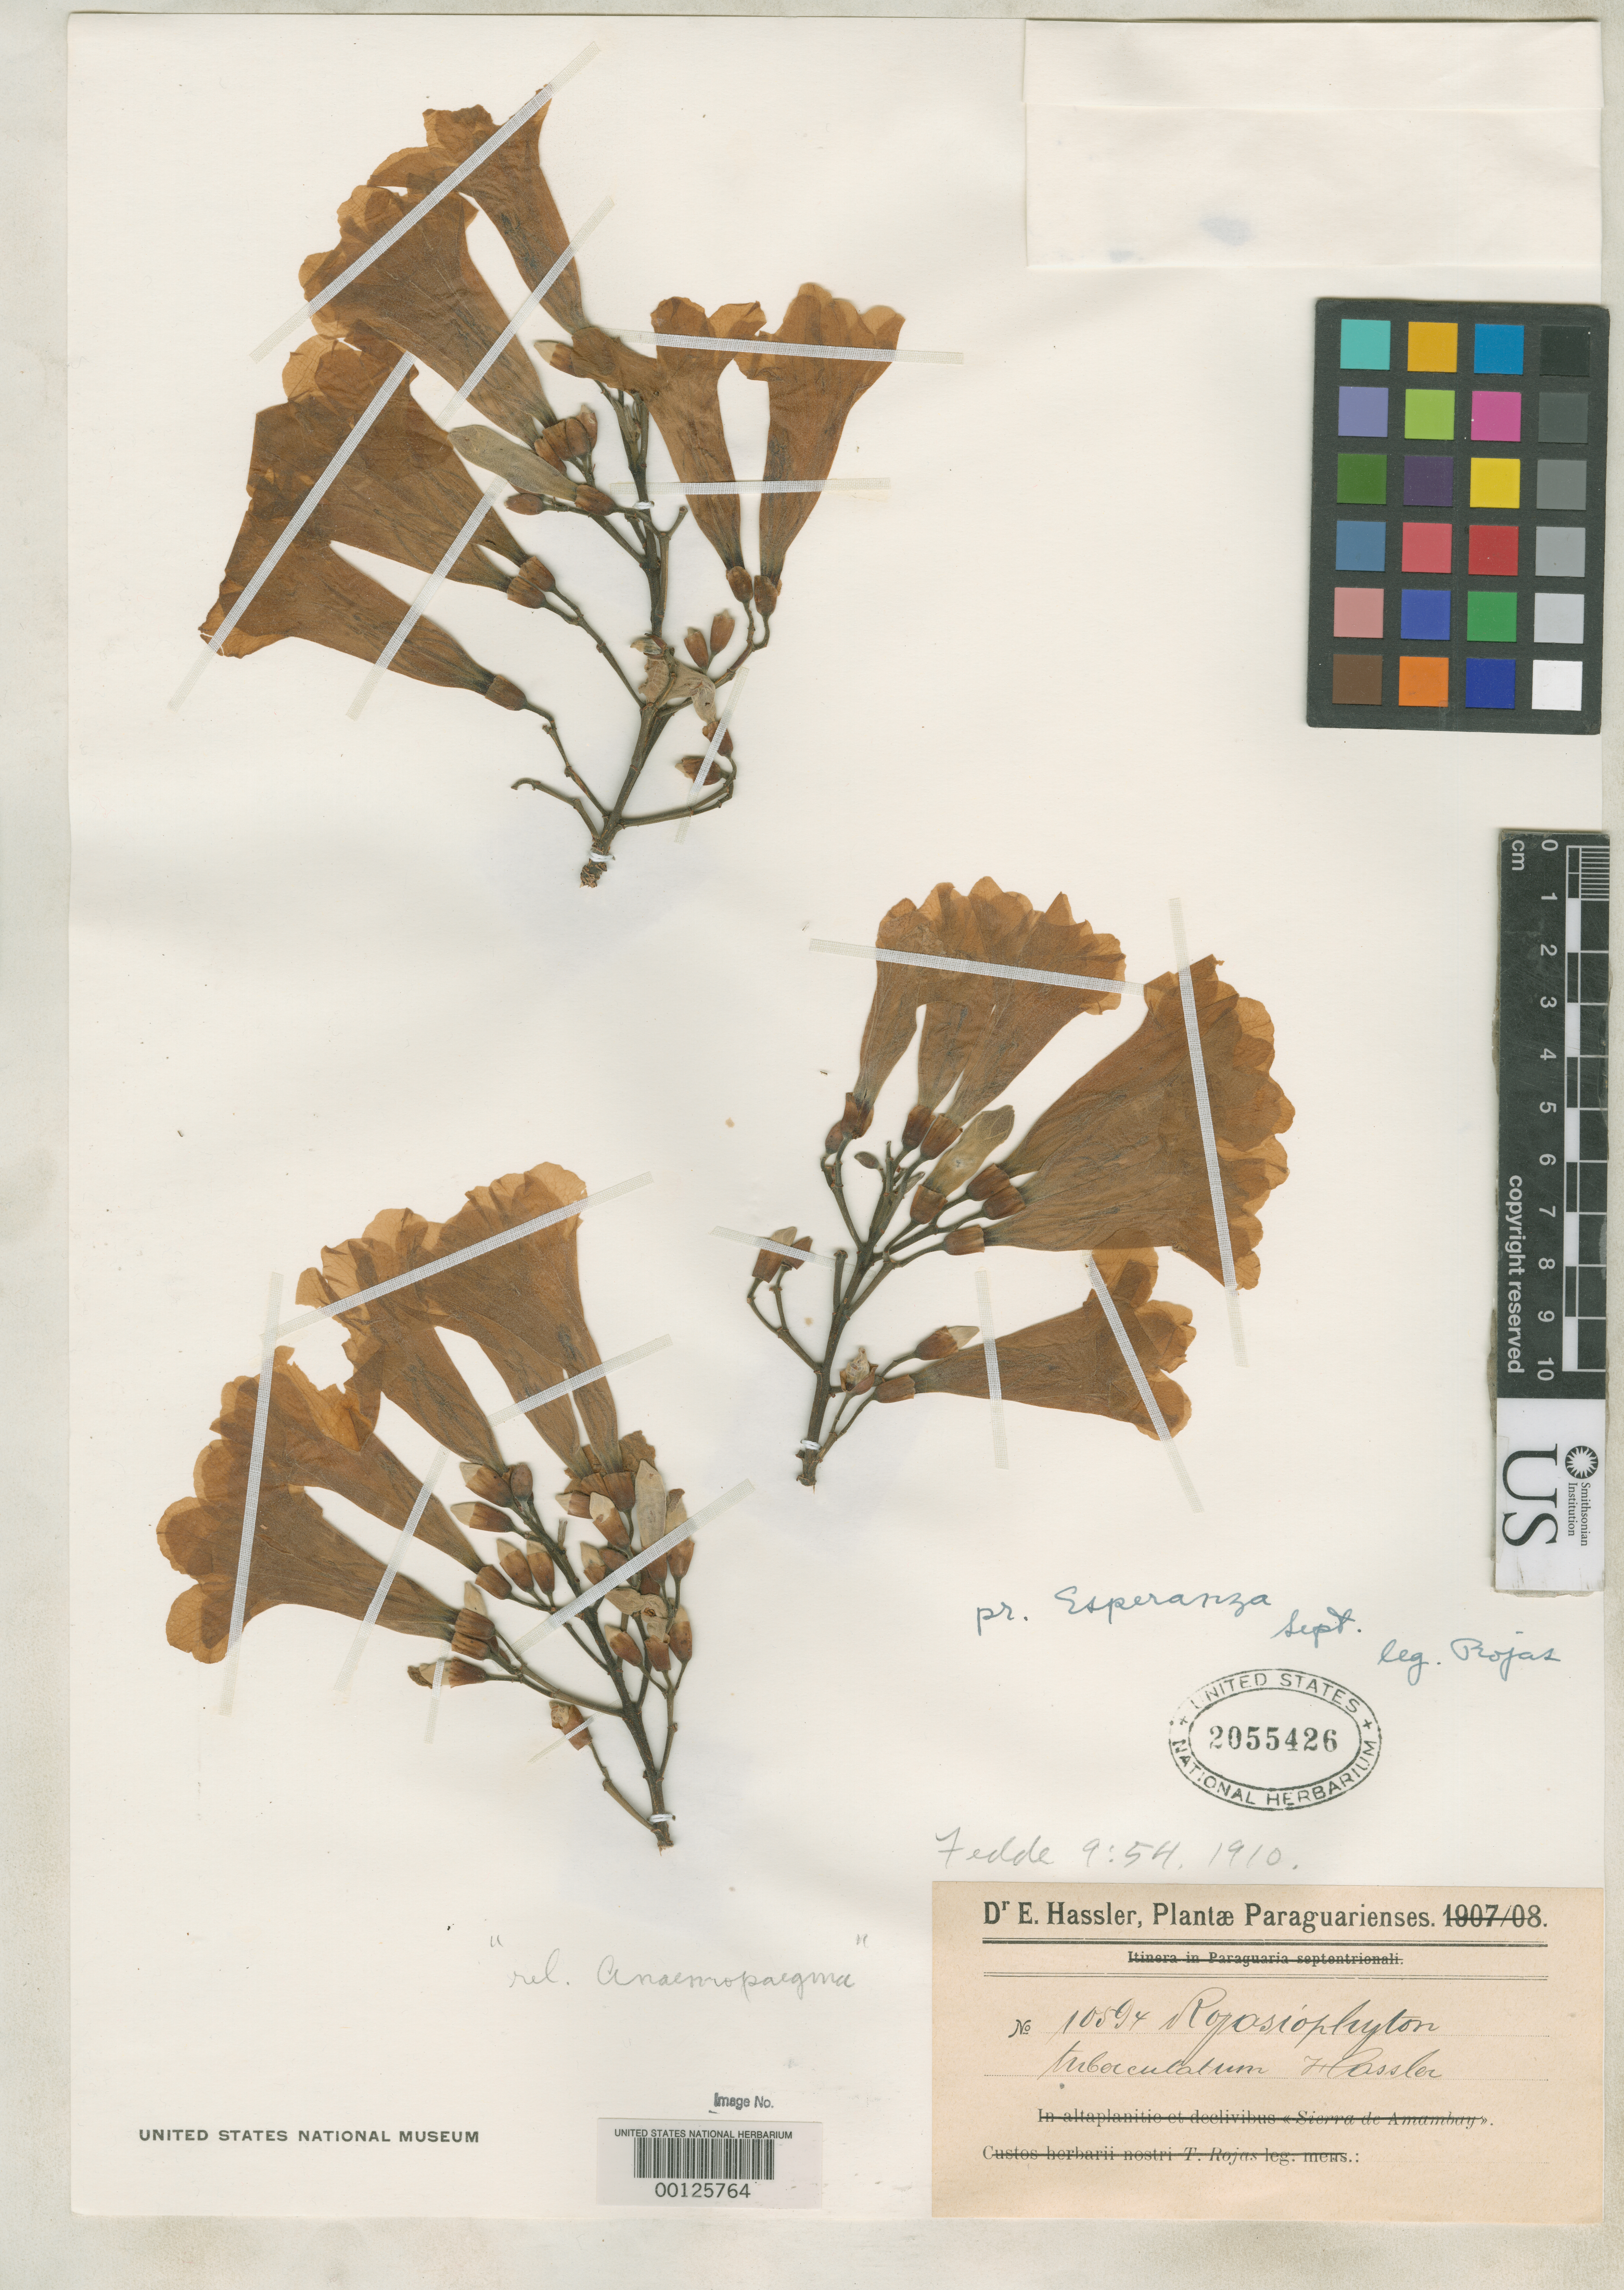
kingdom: Plantae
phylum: Tracheophyta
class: Magnoliopsida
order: Lamiales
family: Bignoniaceae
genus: Rojasiophyton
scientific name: Rojasiophyton tuberculatum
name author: Hassl.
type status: Isotype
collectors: T. Rojas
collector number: Hassler 10594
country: Paraguay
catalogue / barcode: US 2055426